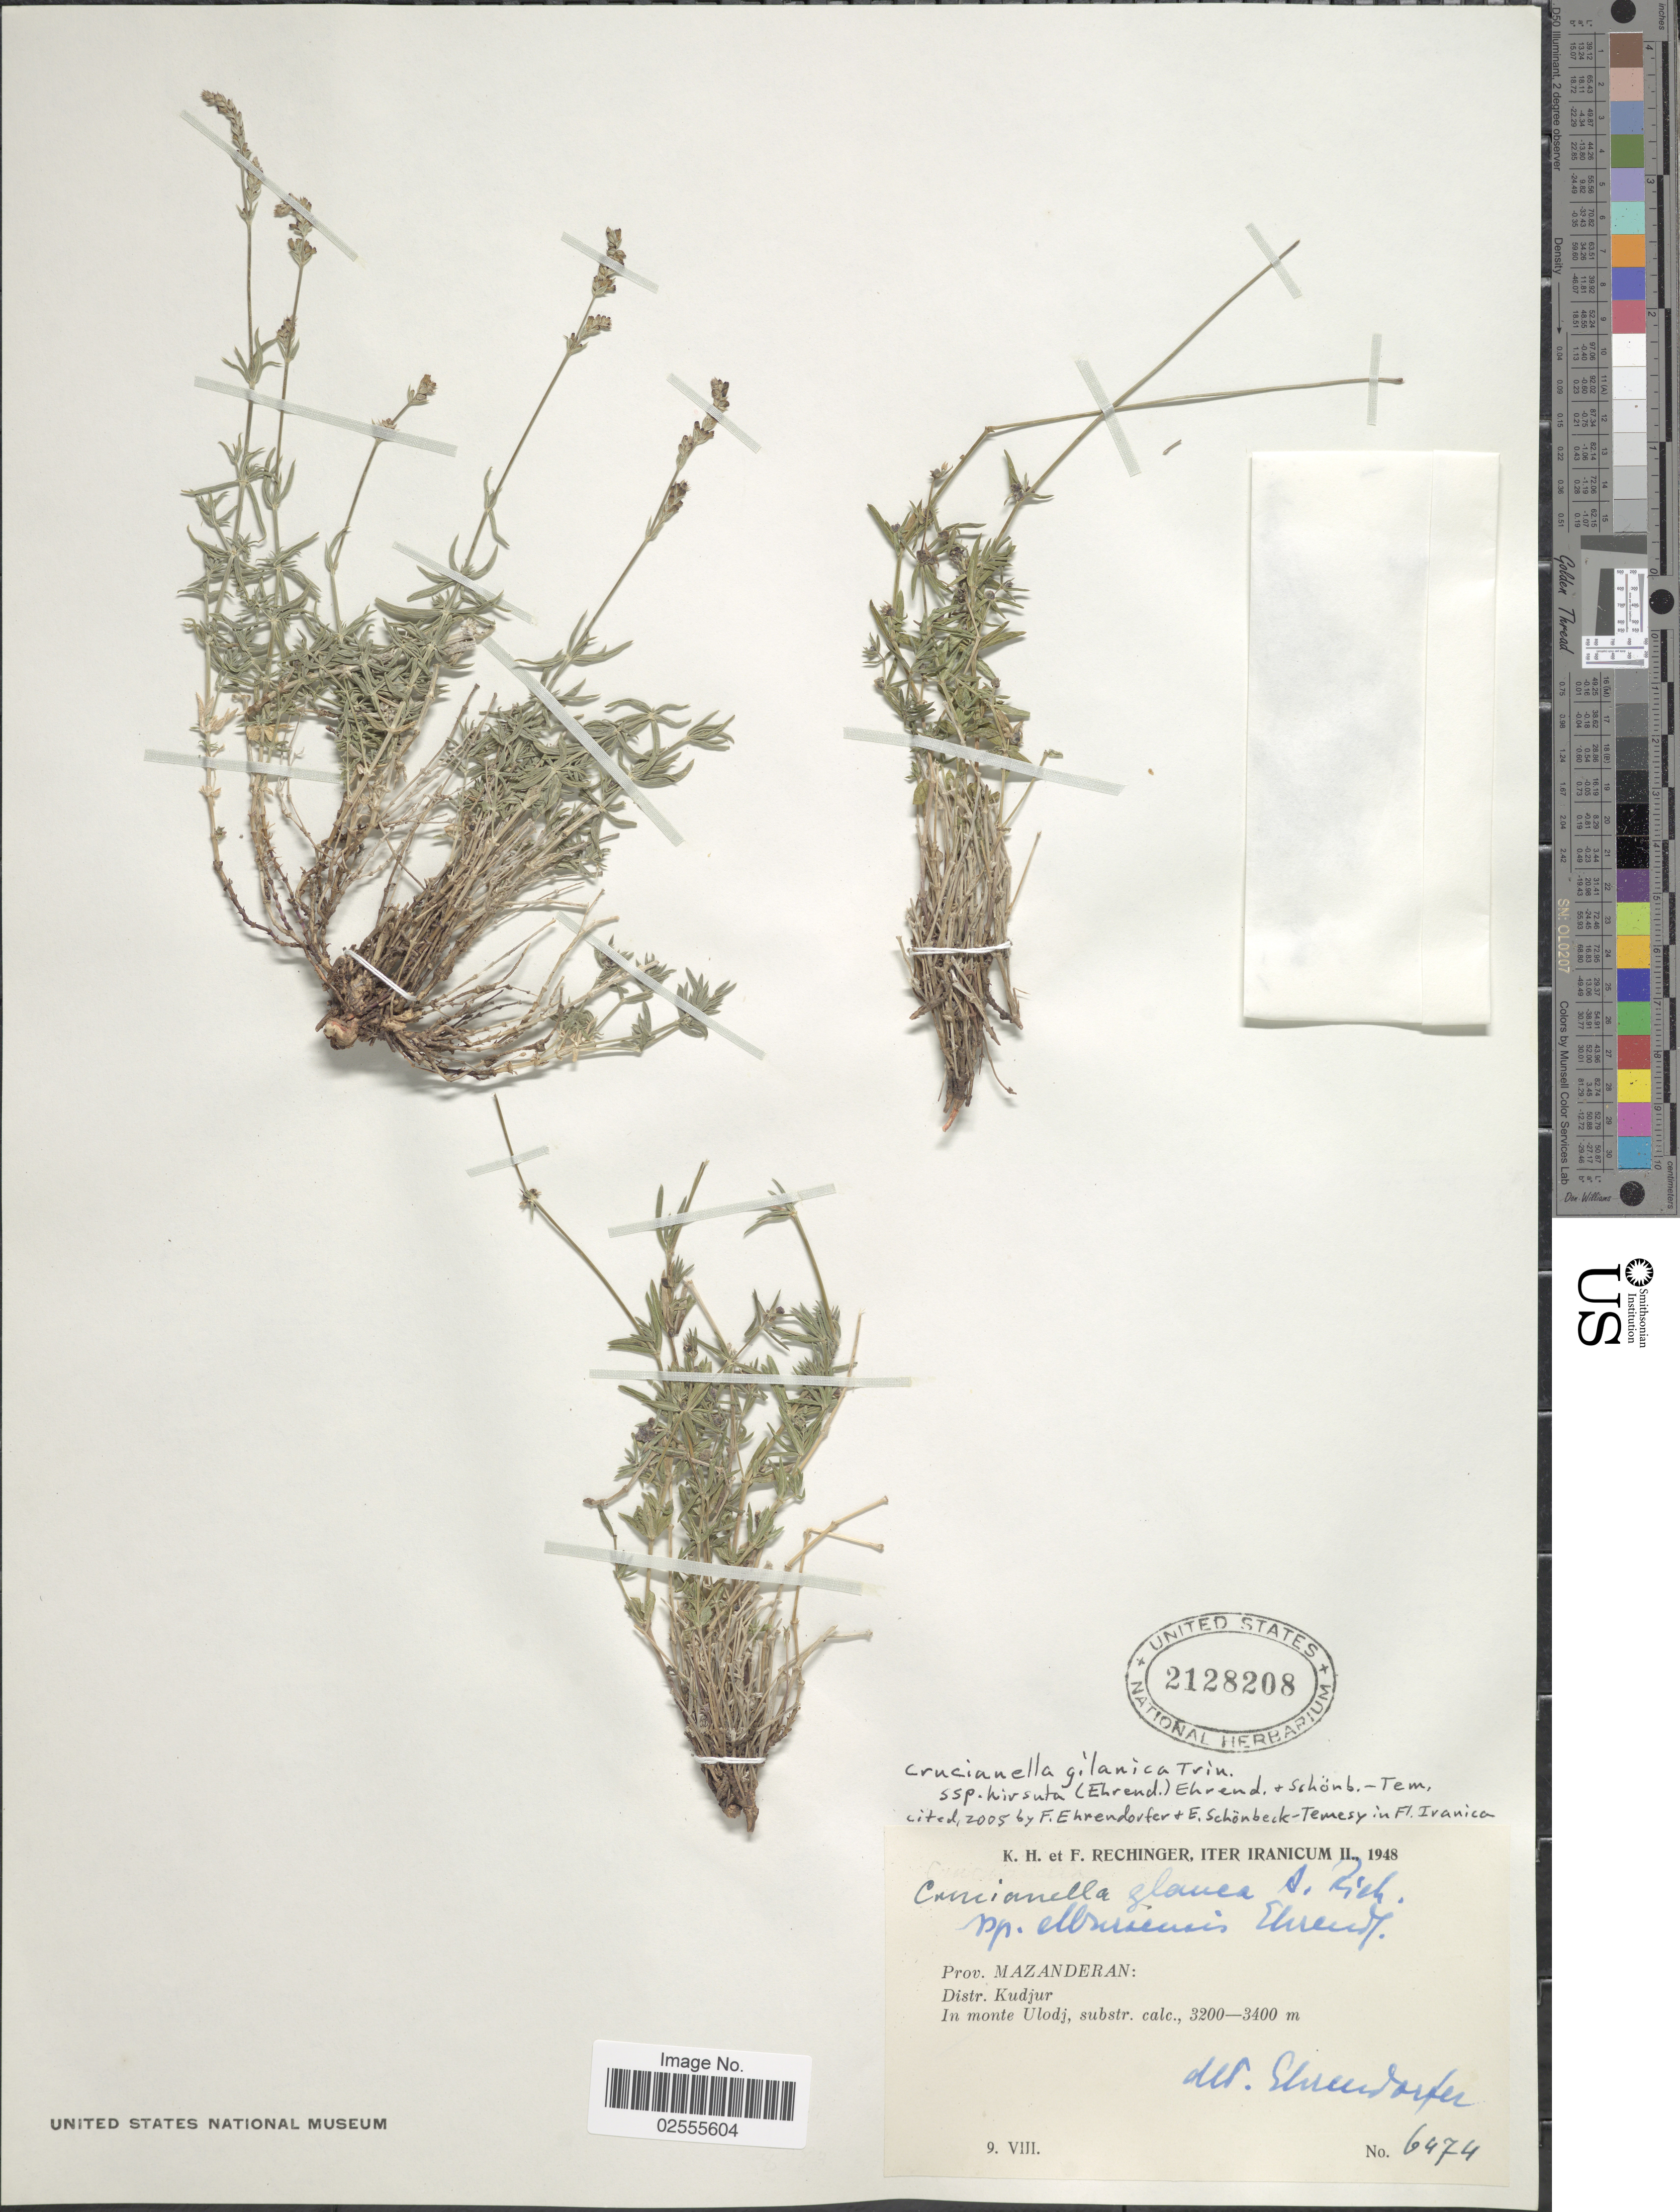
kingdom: Plantae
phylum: Tracheophyta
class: Magnoliopsida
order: Gentianales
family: Rubiaceae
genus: Crucianella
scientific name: Crucianella gilanica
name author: Trin.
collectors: K. H. Rechinger & F. Rechinger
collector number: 6474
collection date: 1948-08-09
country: Iran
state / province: Mazandaran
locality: Iter Iranicum II, Distr. Kudjur, In monte Ulodj.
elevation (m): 3200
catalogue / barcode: US 2128208